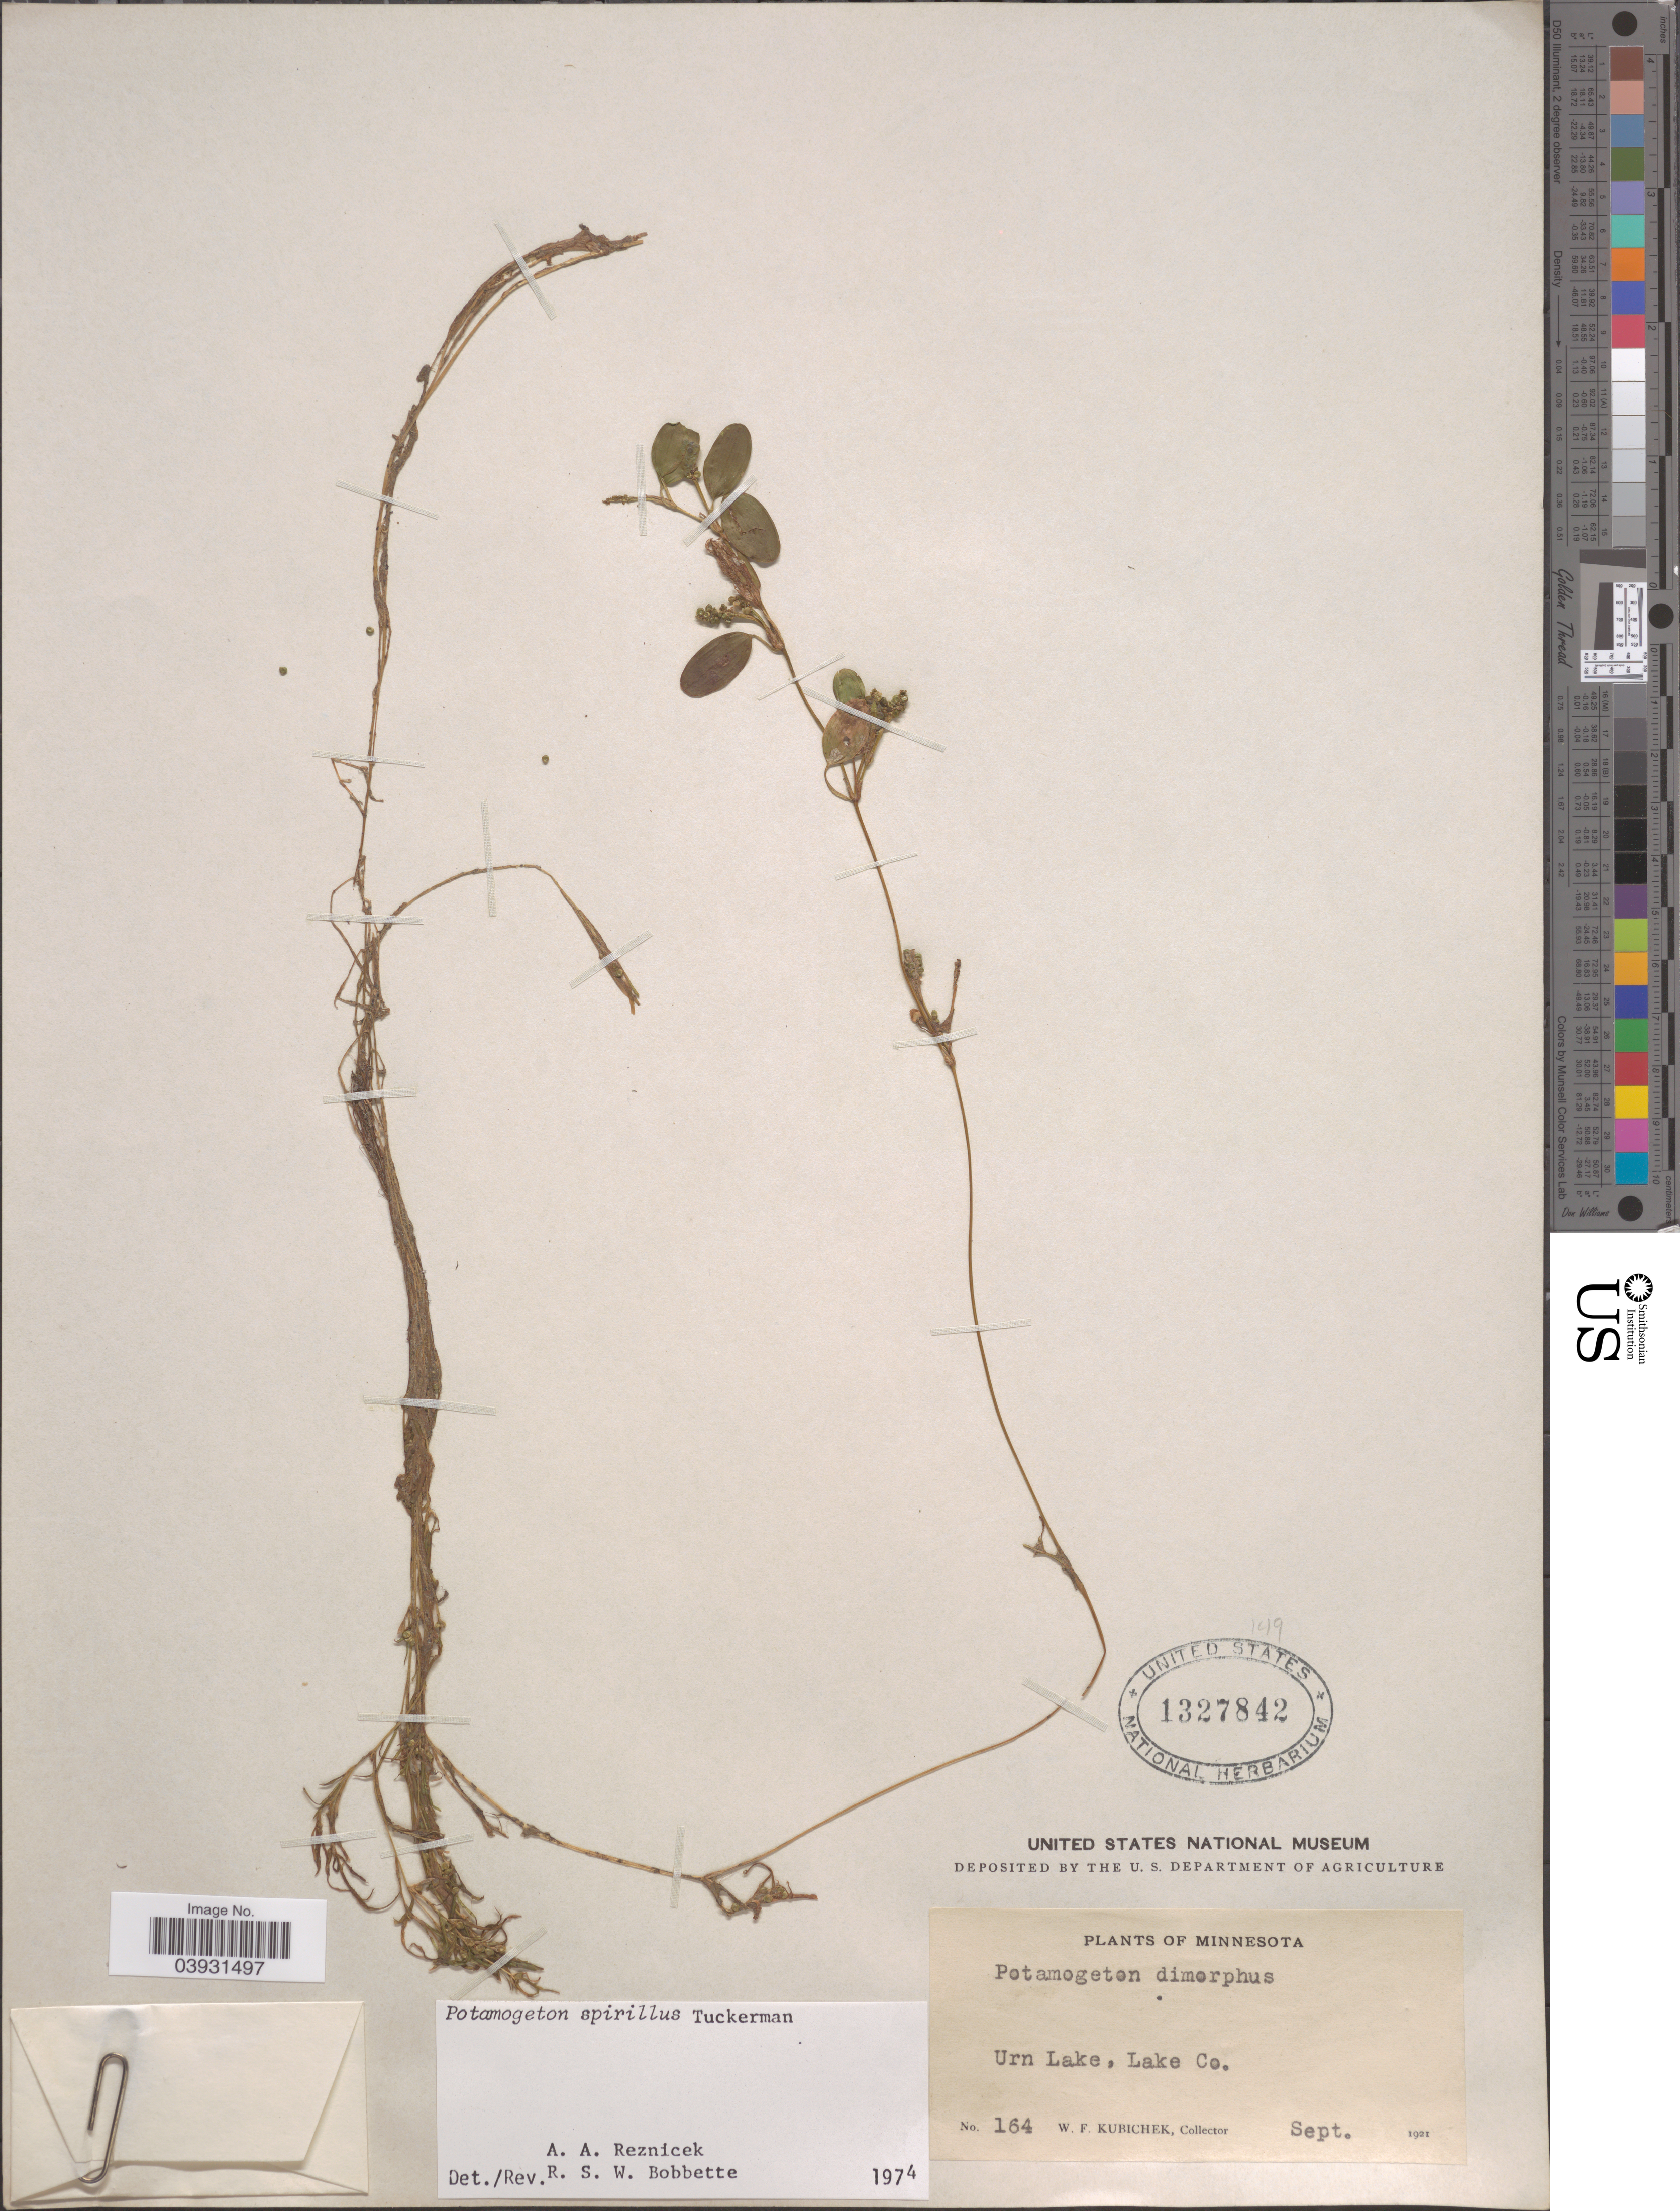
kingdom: Plantae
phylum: Tracheophyta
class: Liliopsida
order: Alismatales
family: Potamogetonaceae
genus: Potamogeton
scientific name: Potamogeton spirillus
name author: Tuck.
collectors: W. Kubichek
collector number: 164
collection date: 1921-09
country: United States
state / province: Minnesota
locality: Urn Lake, Lake Co.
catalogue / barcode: US 1327842